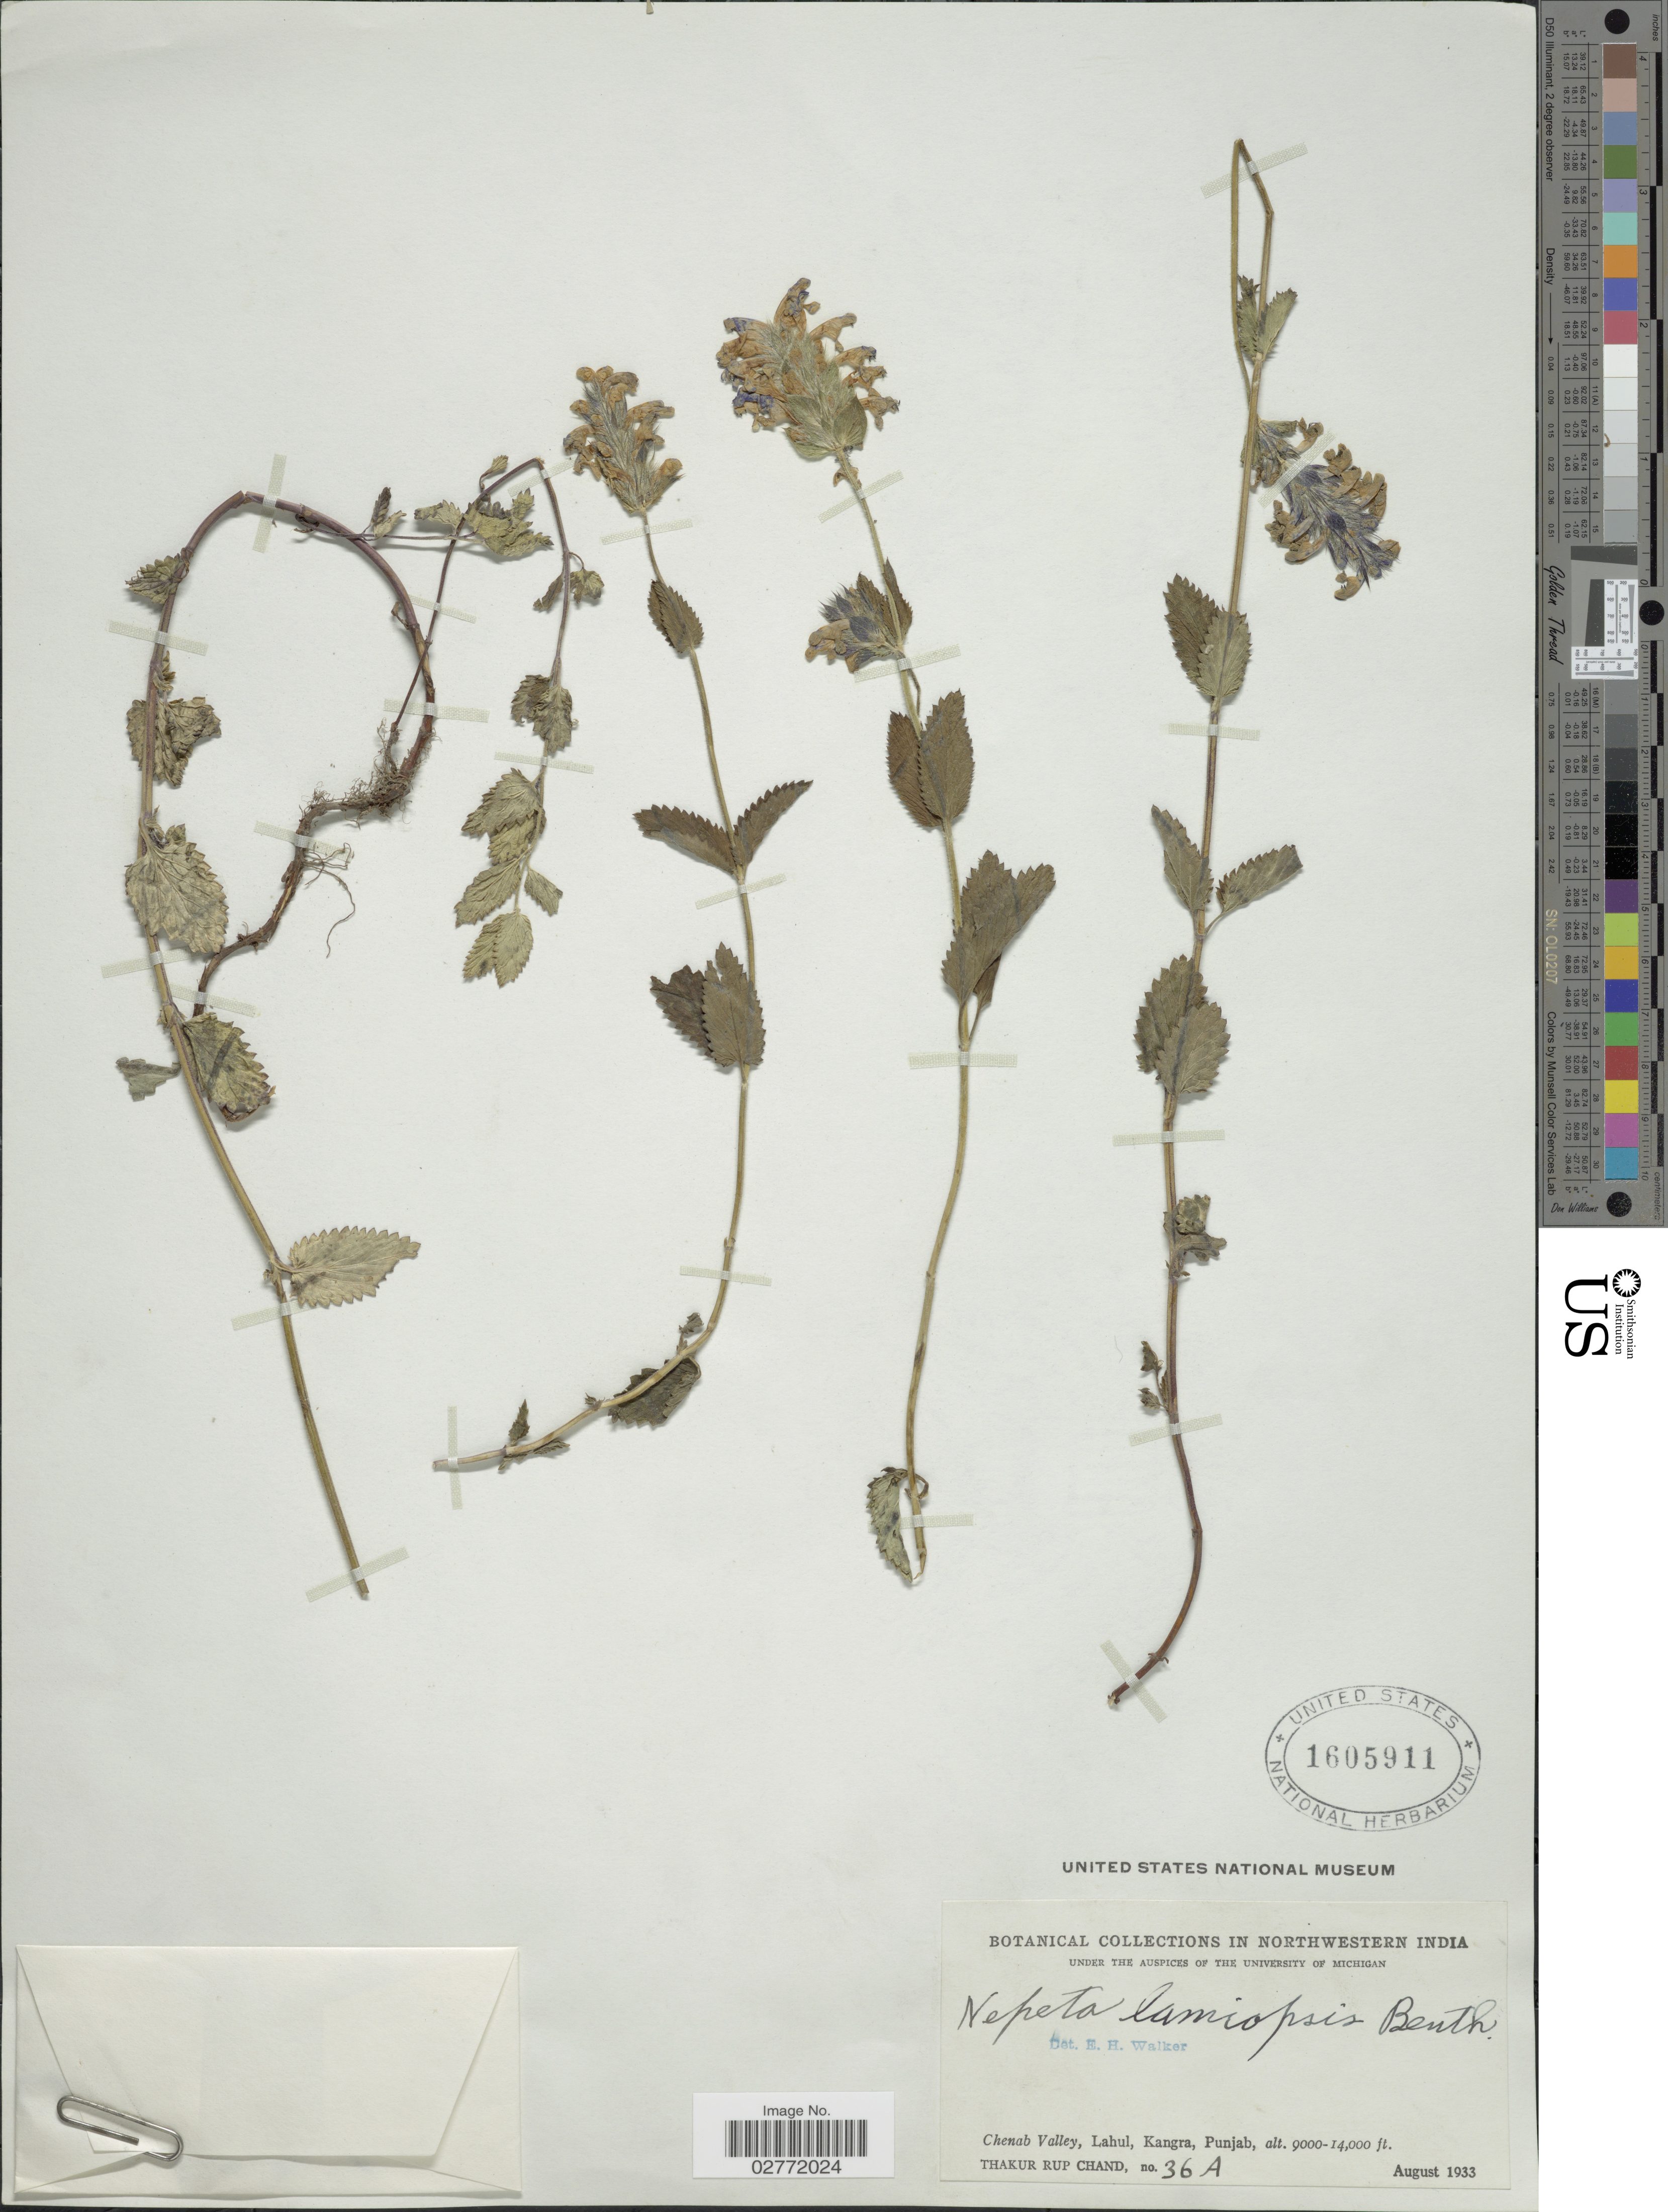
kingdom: Plantae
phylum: Tracheophyta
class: Magnoliopsida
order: Lamiales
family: Lamiaceae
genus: Nepeta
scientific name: Nepeta lamiopsis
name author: Benth. ex Hook. f.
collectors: T. R. Chand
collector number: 36A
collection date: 1933-08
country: India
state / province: Himachal Pradesh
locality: Northwestern India, Chenab Valley, Lahul, Kangra.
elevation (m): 2743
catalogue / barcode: US 1605911